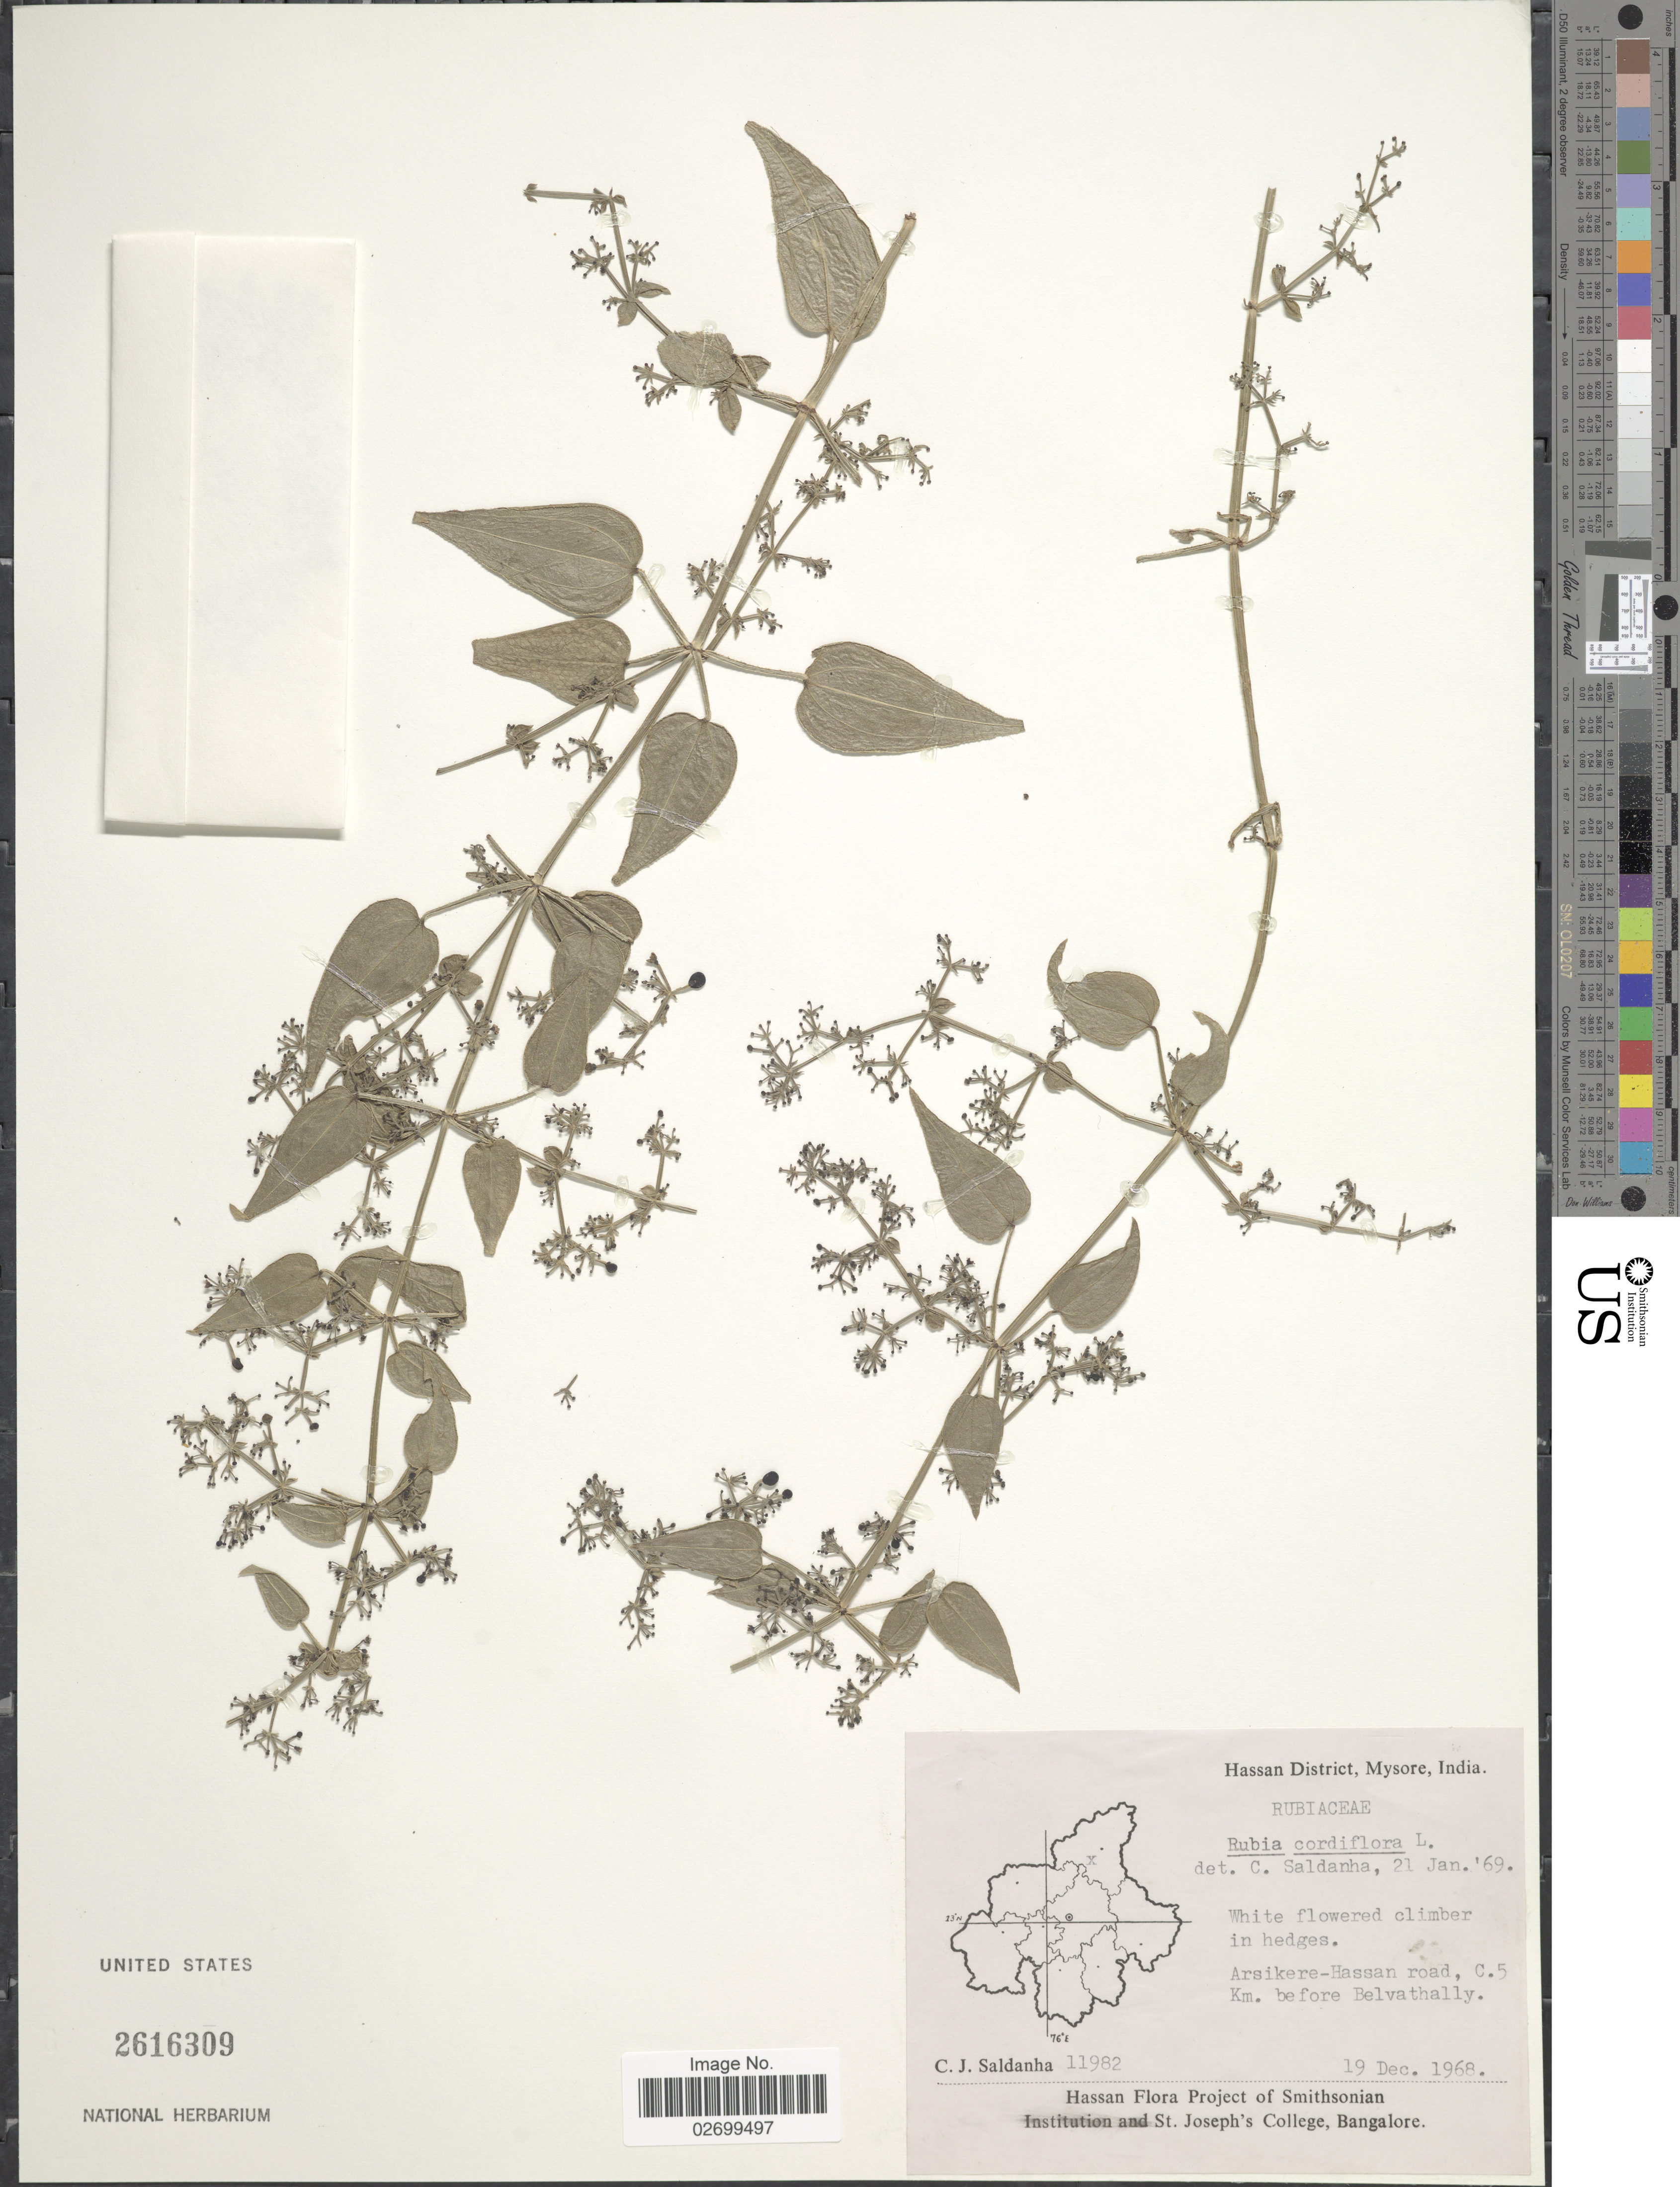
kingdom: Plantae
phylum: Tracheophyta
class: Magnoliopsida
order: Gentianales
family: Rubiaceae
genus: Rubia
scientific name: Rubia cordifolia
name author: L.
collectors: C. J. Saldanha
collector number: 11982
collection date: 1968-12-19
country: India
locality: Hassan District, Mysore, Arsikere-Hassan road, C. 5 Km. before Belvathally.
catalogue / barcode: US 2616309